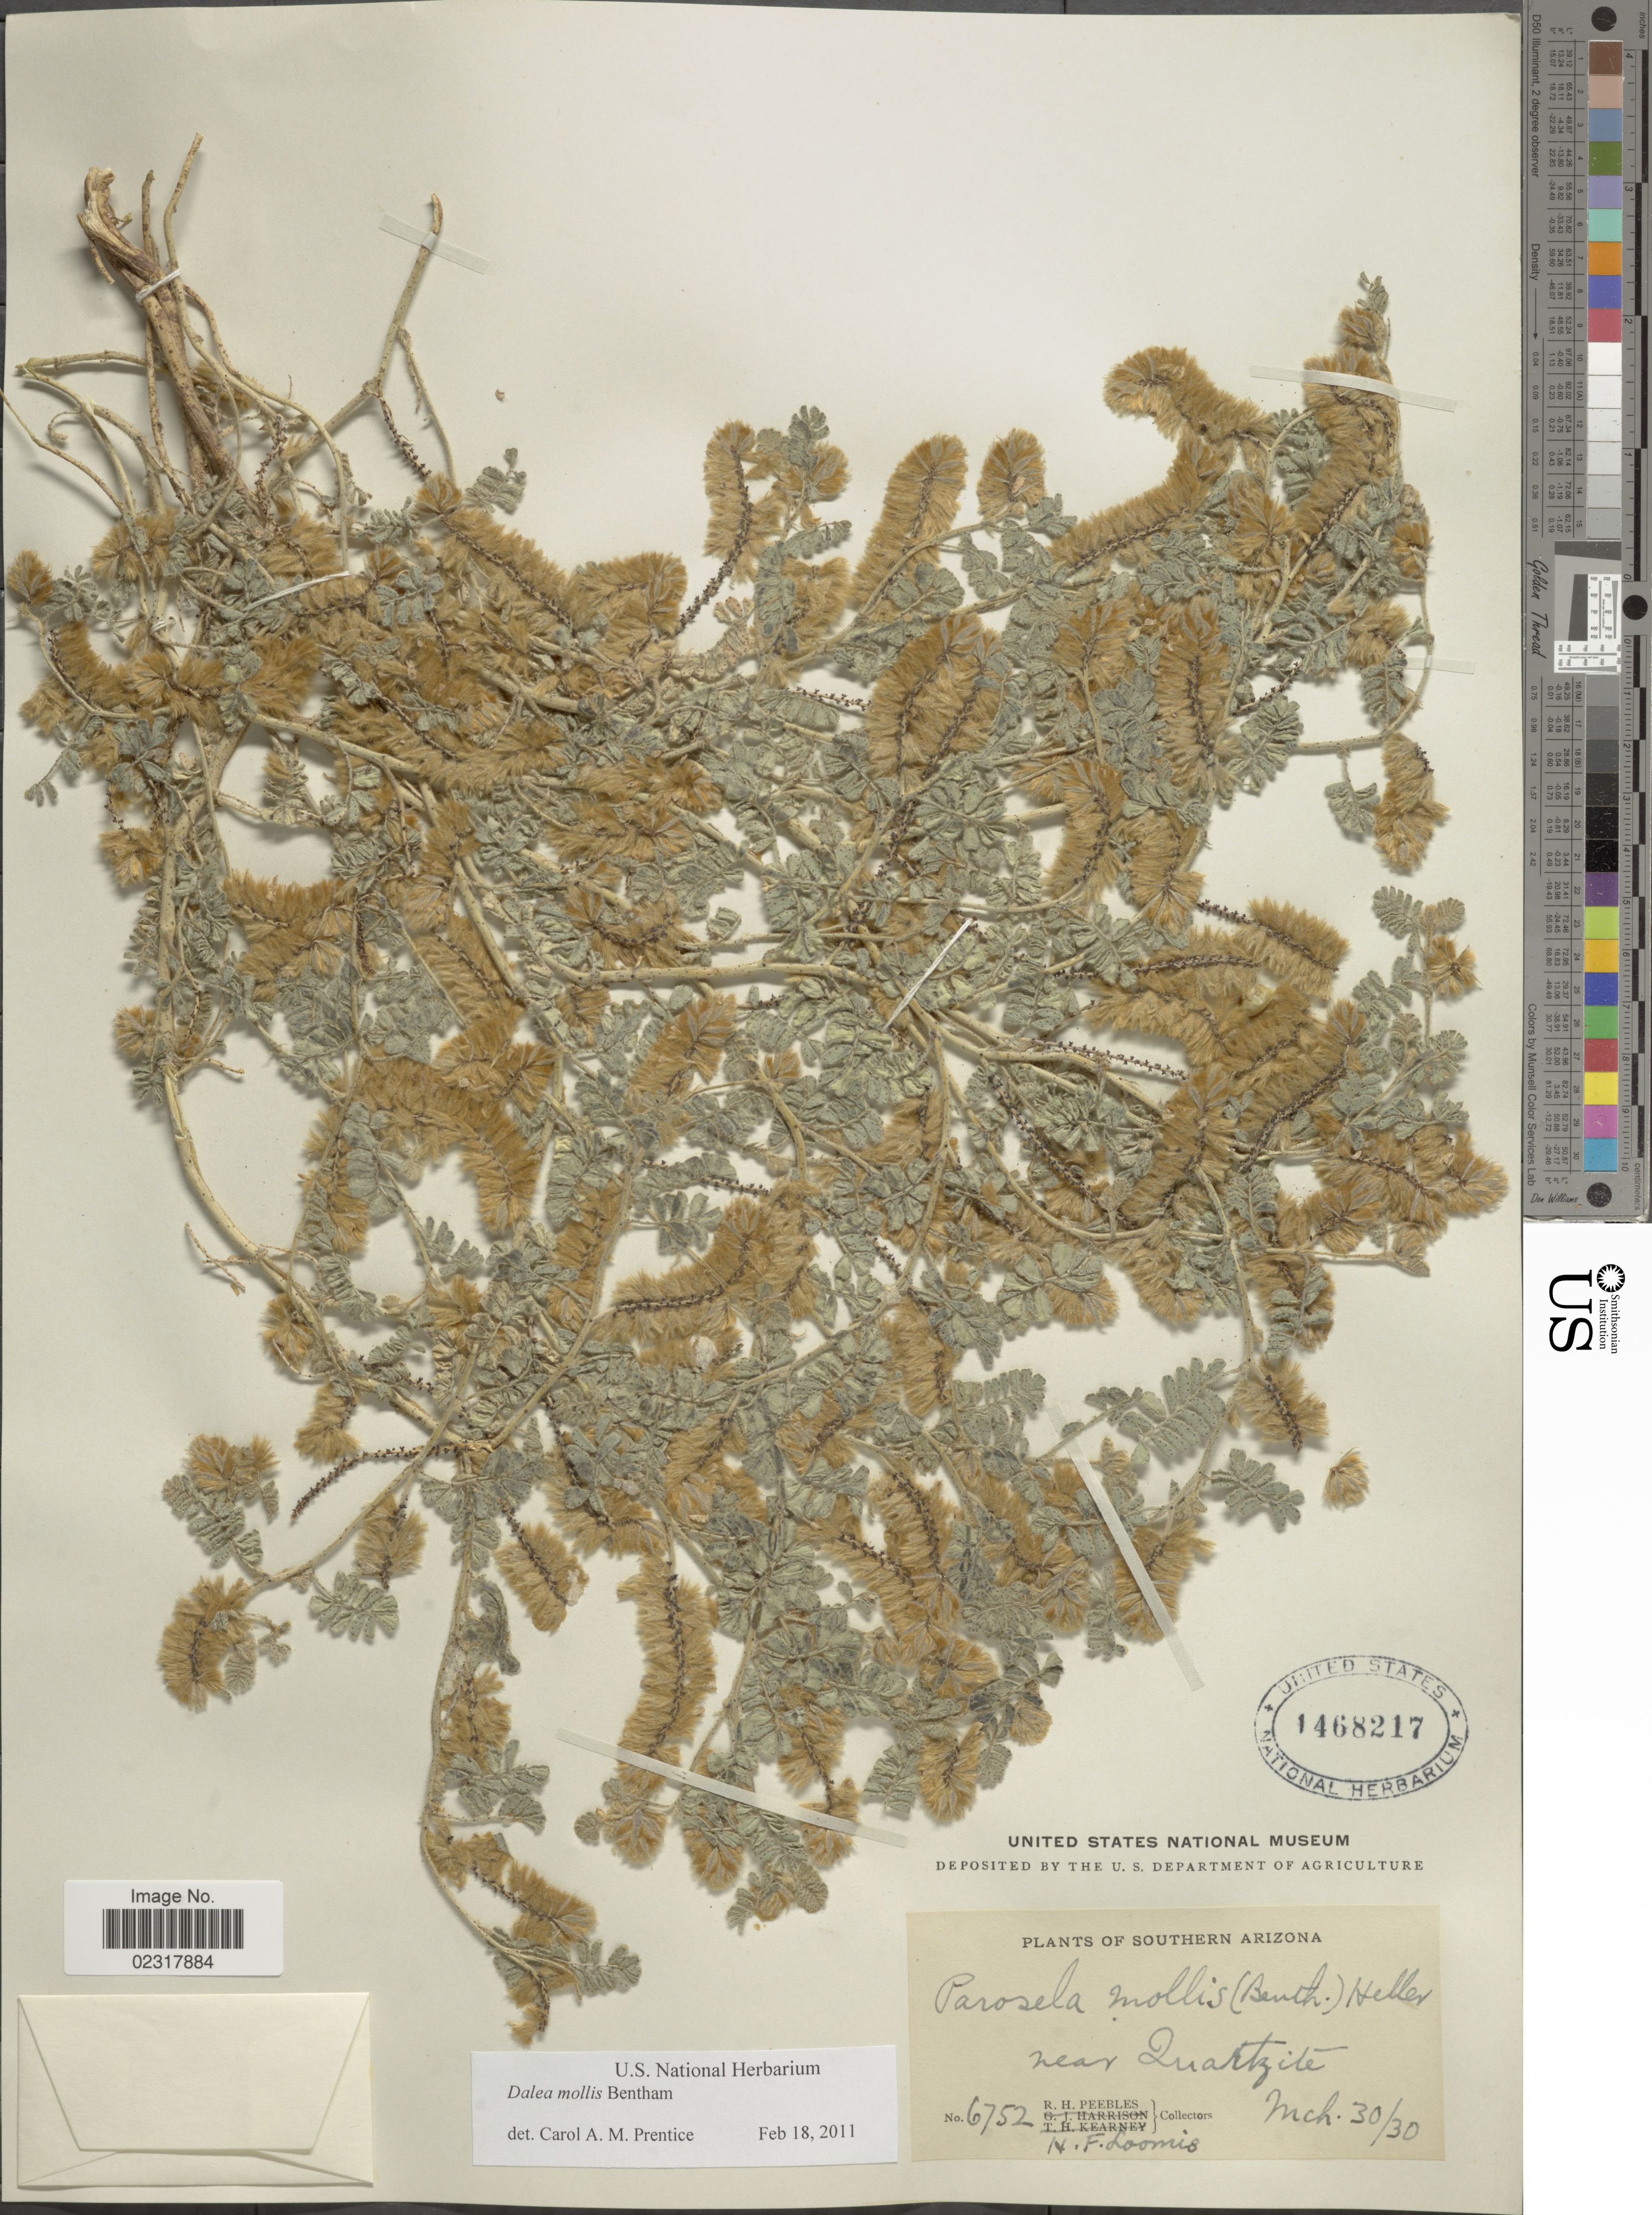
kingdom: Plantae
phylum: Tracheophyta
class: Magnoliopsida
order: Fabales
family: Fabaceae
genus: Dalea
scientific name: Dalea mollis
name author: Benth.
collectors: R. H. Peebles & N. Loomis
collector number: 6752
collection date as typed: Transcribed d/m/y: 30/3/30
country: United States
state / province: Arizona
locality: Southern Arizona. Near Quartzite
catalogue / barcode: US 1468217